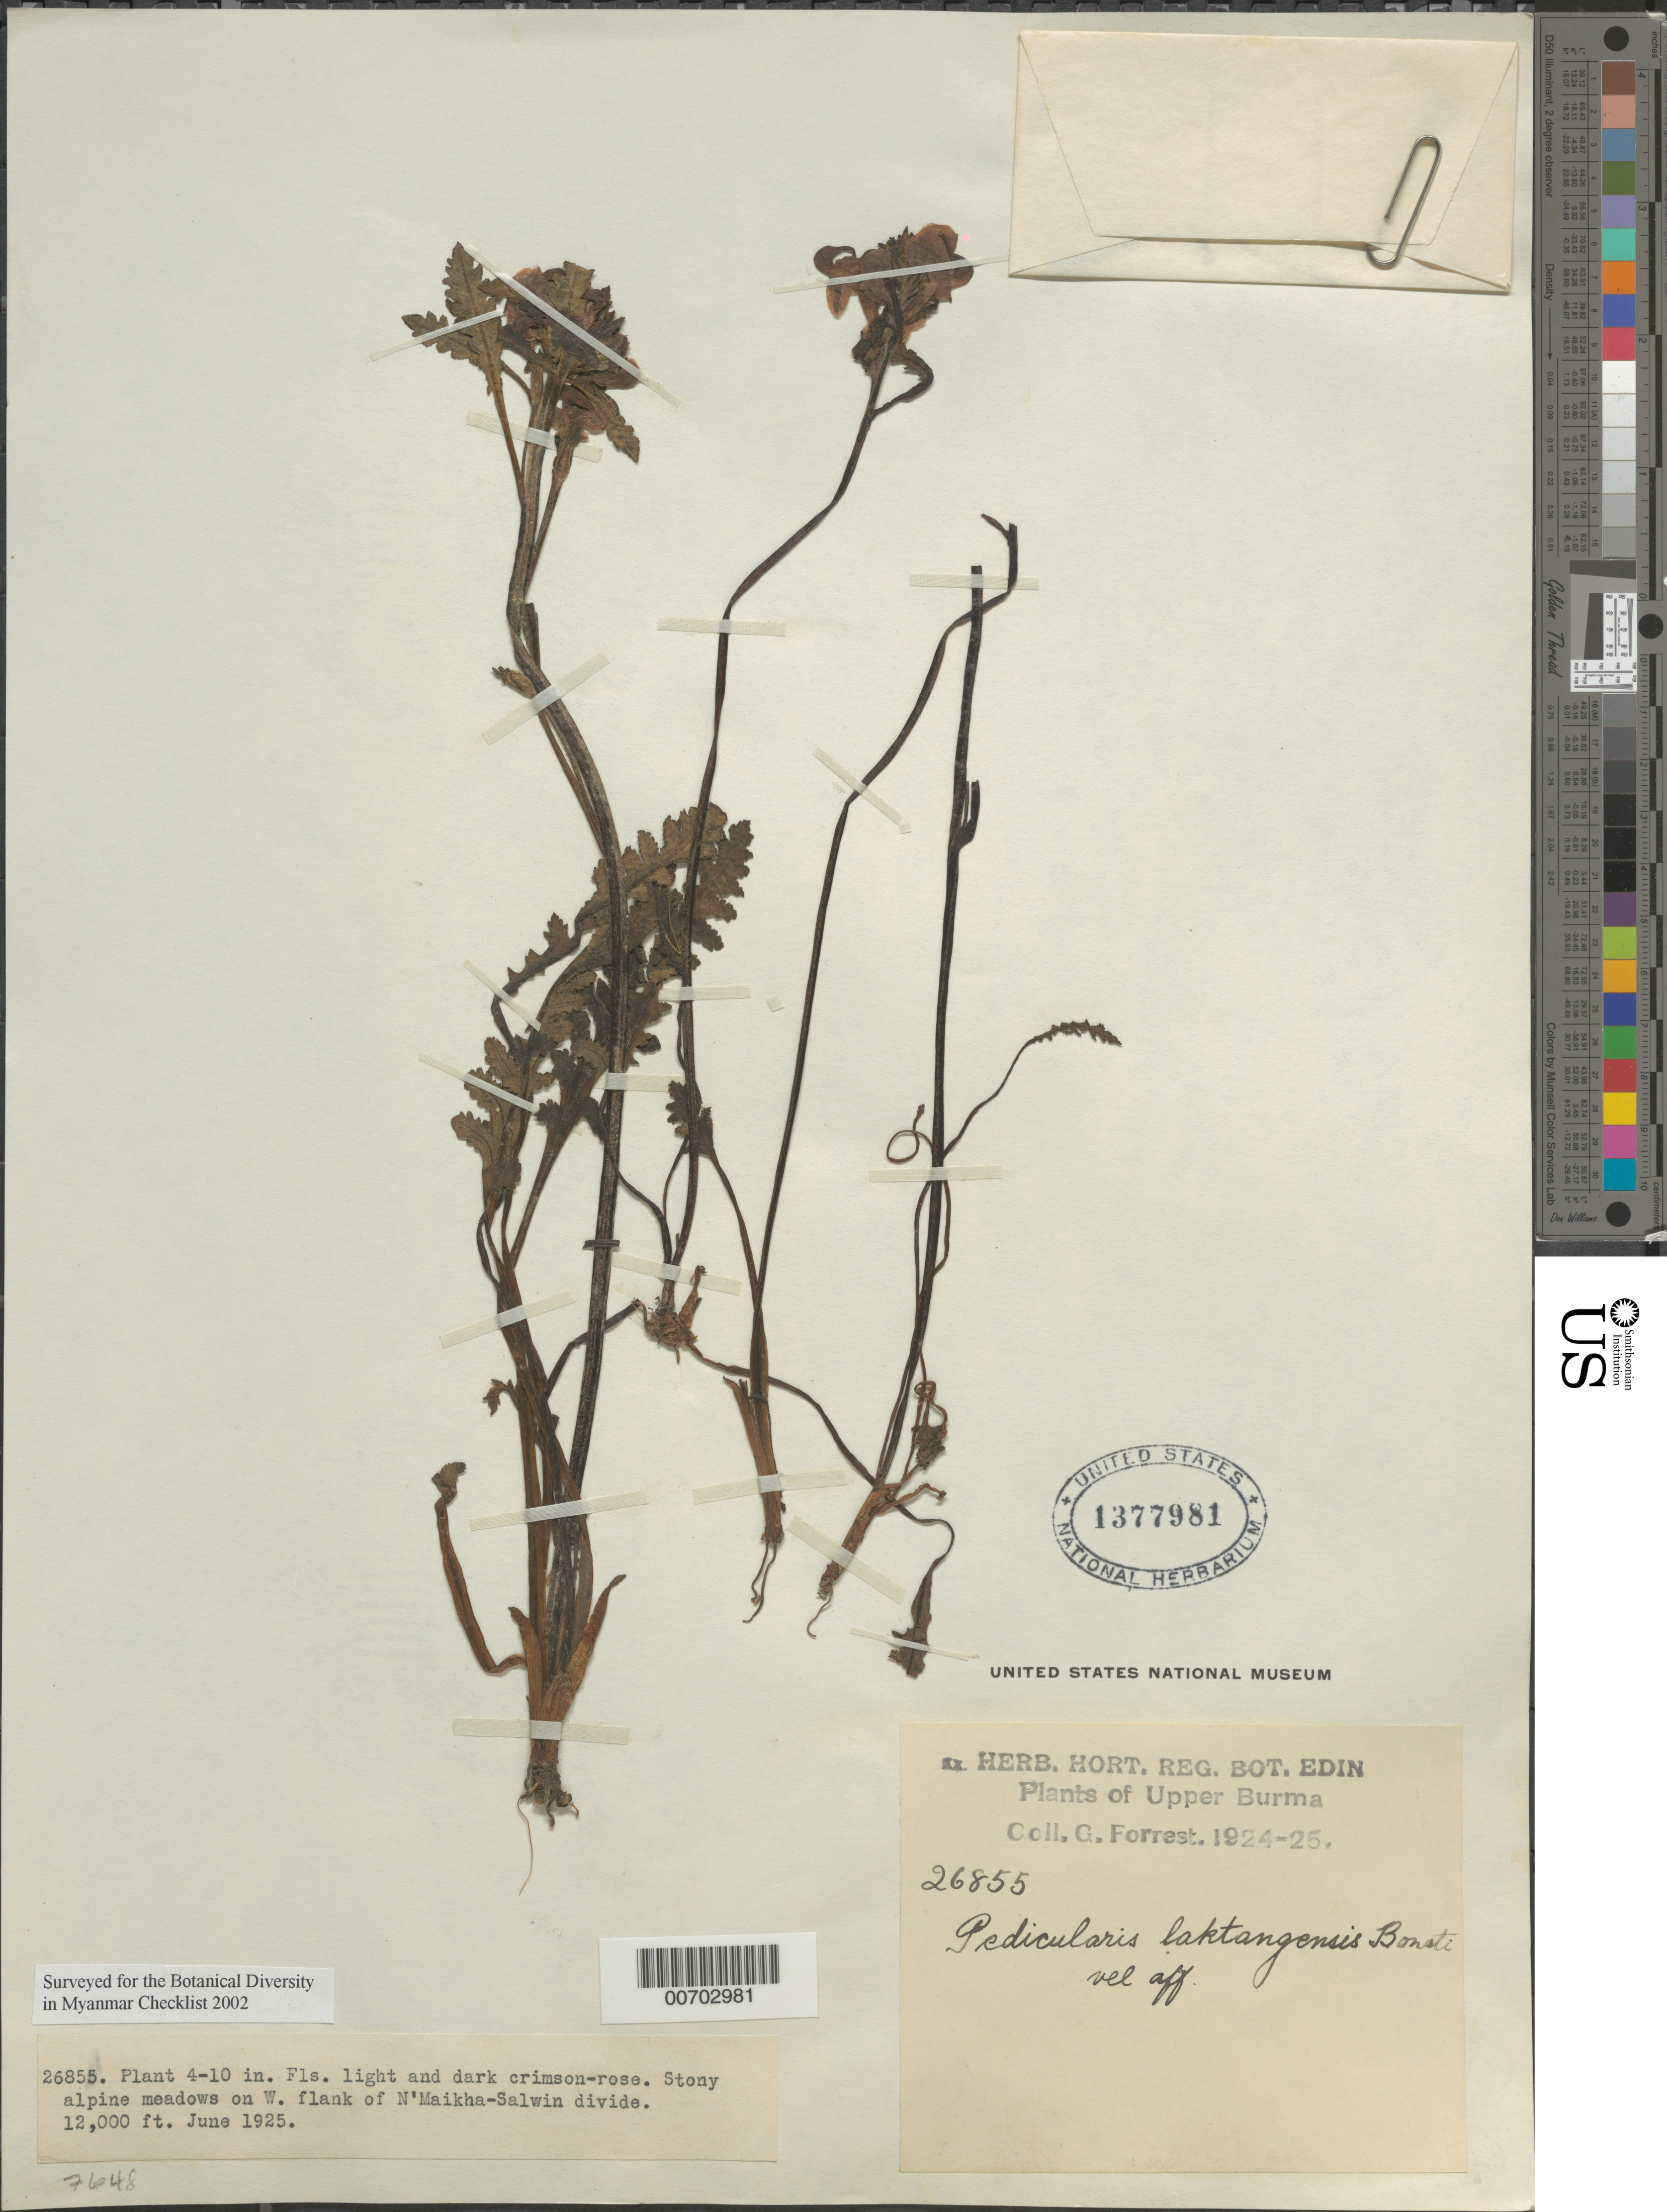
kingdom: Plantae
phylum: Tracheophyta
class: Magnoliopsida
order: Lamiales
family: Orobanchaceae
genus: Pedicularis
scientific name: Pedicularis laktangensis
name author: Bonati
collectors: G. Forrest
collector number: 26855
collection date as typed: Jun 1925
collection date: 1925-06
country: Myanmar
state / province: Kachin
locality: N'Maikha-Salwin Divide, W flank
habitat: Stony alpine meadows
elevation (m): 3658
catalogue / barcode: US 1377981